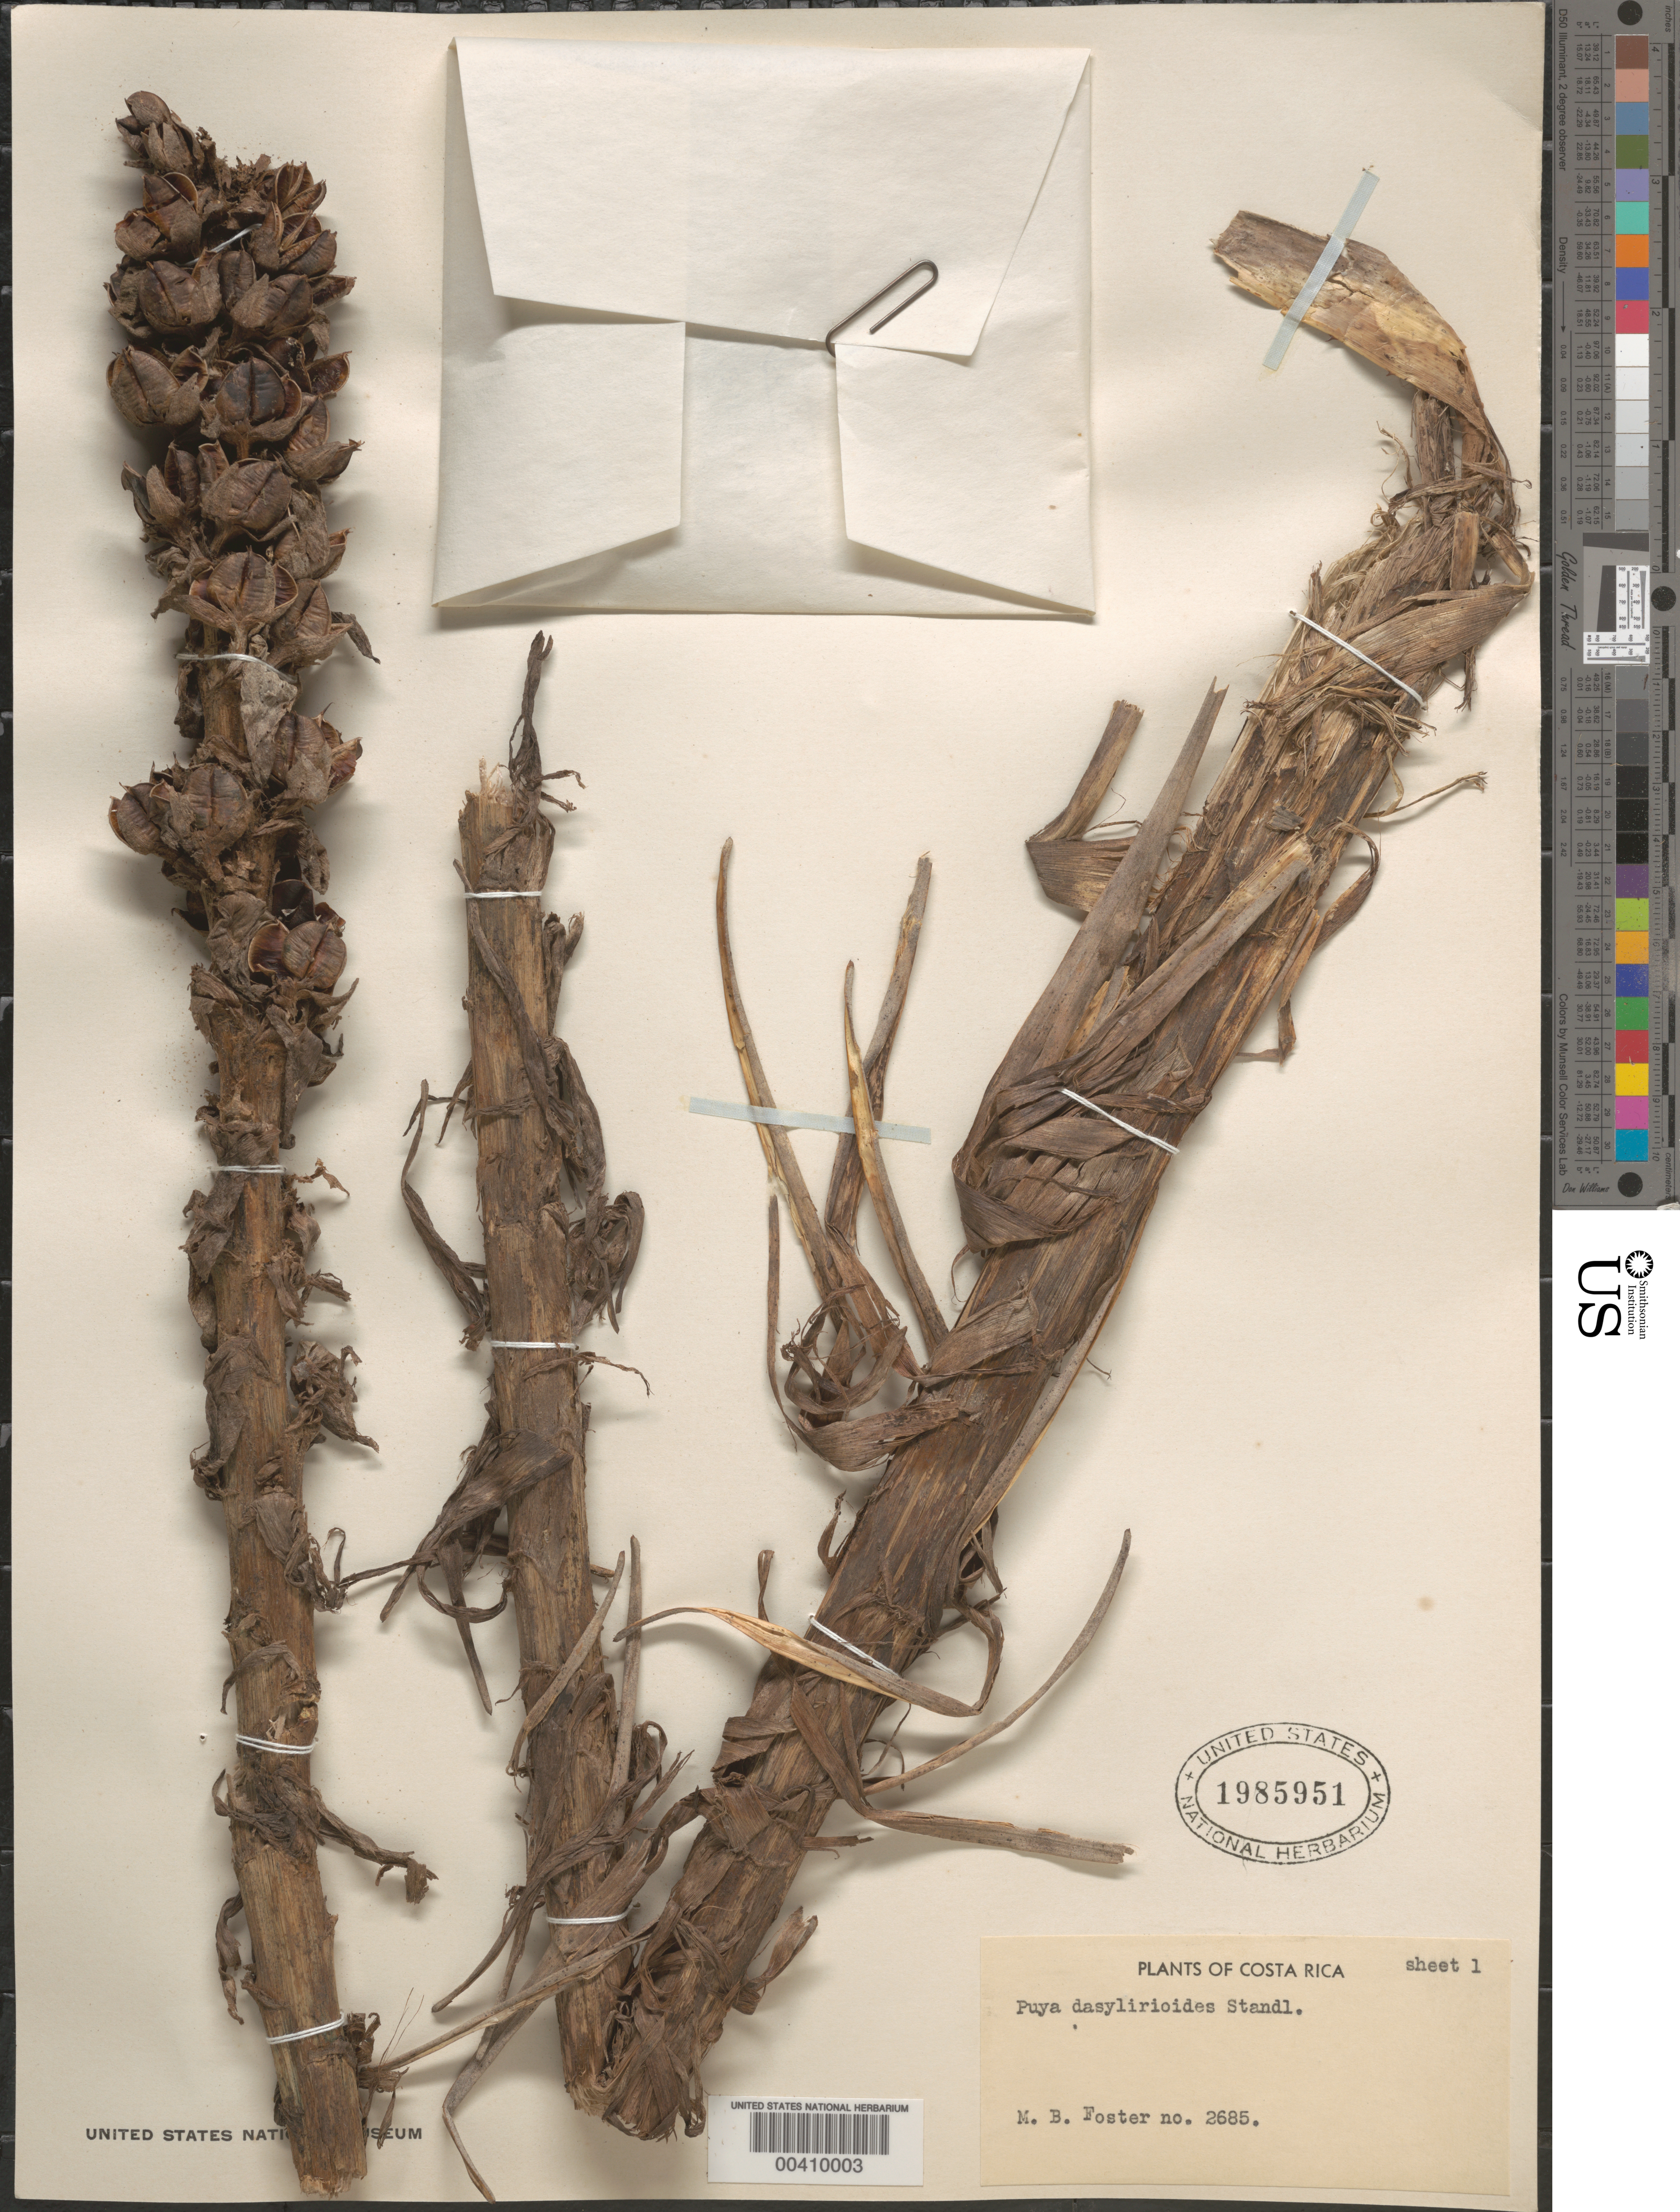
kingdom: Plantae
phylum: Tracheophyta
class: Liliopsida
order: Poales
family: Bromeliaceae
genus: Puya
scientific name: Puya dasylirioides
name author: Standl.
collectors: M. B. Foster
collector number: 2685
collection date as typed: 15 Dec 1948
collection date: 1948-12-15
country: Costa Rica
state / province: San José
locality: Near santa maria de dota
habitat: Growing in swamp area, some practically in water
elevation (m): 2743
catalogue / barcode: US 1985951